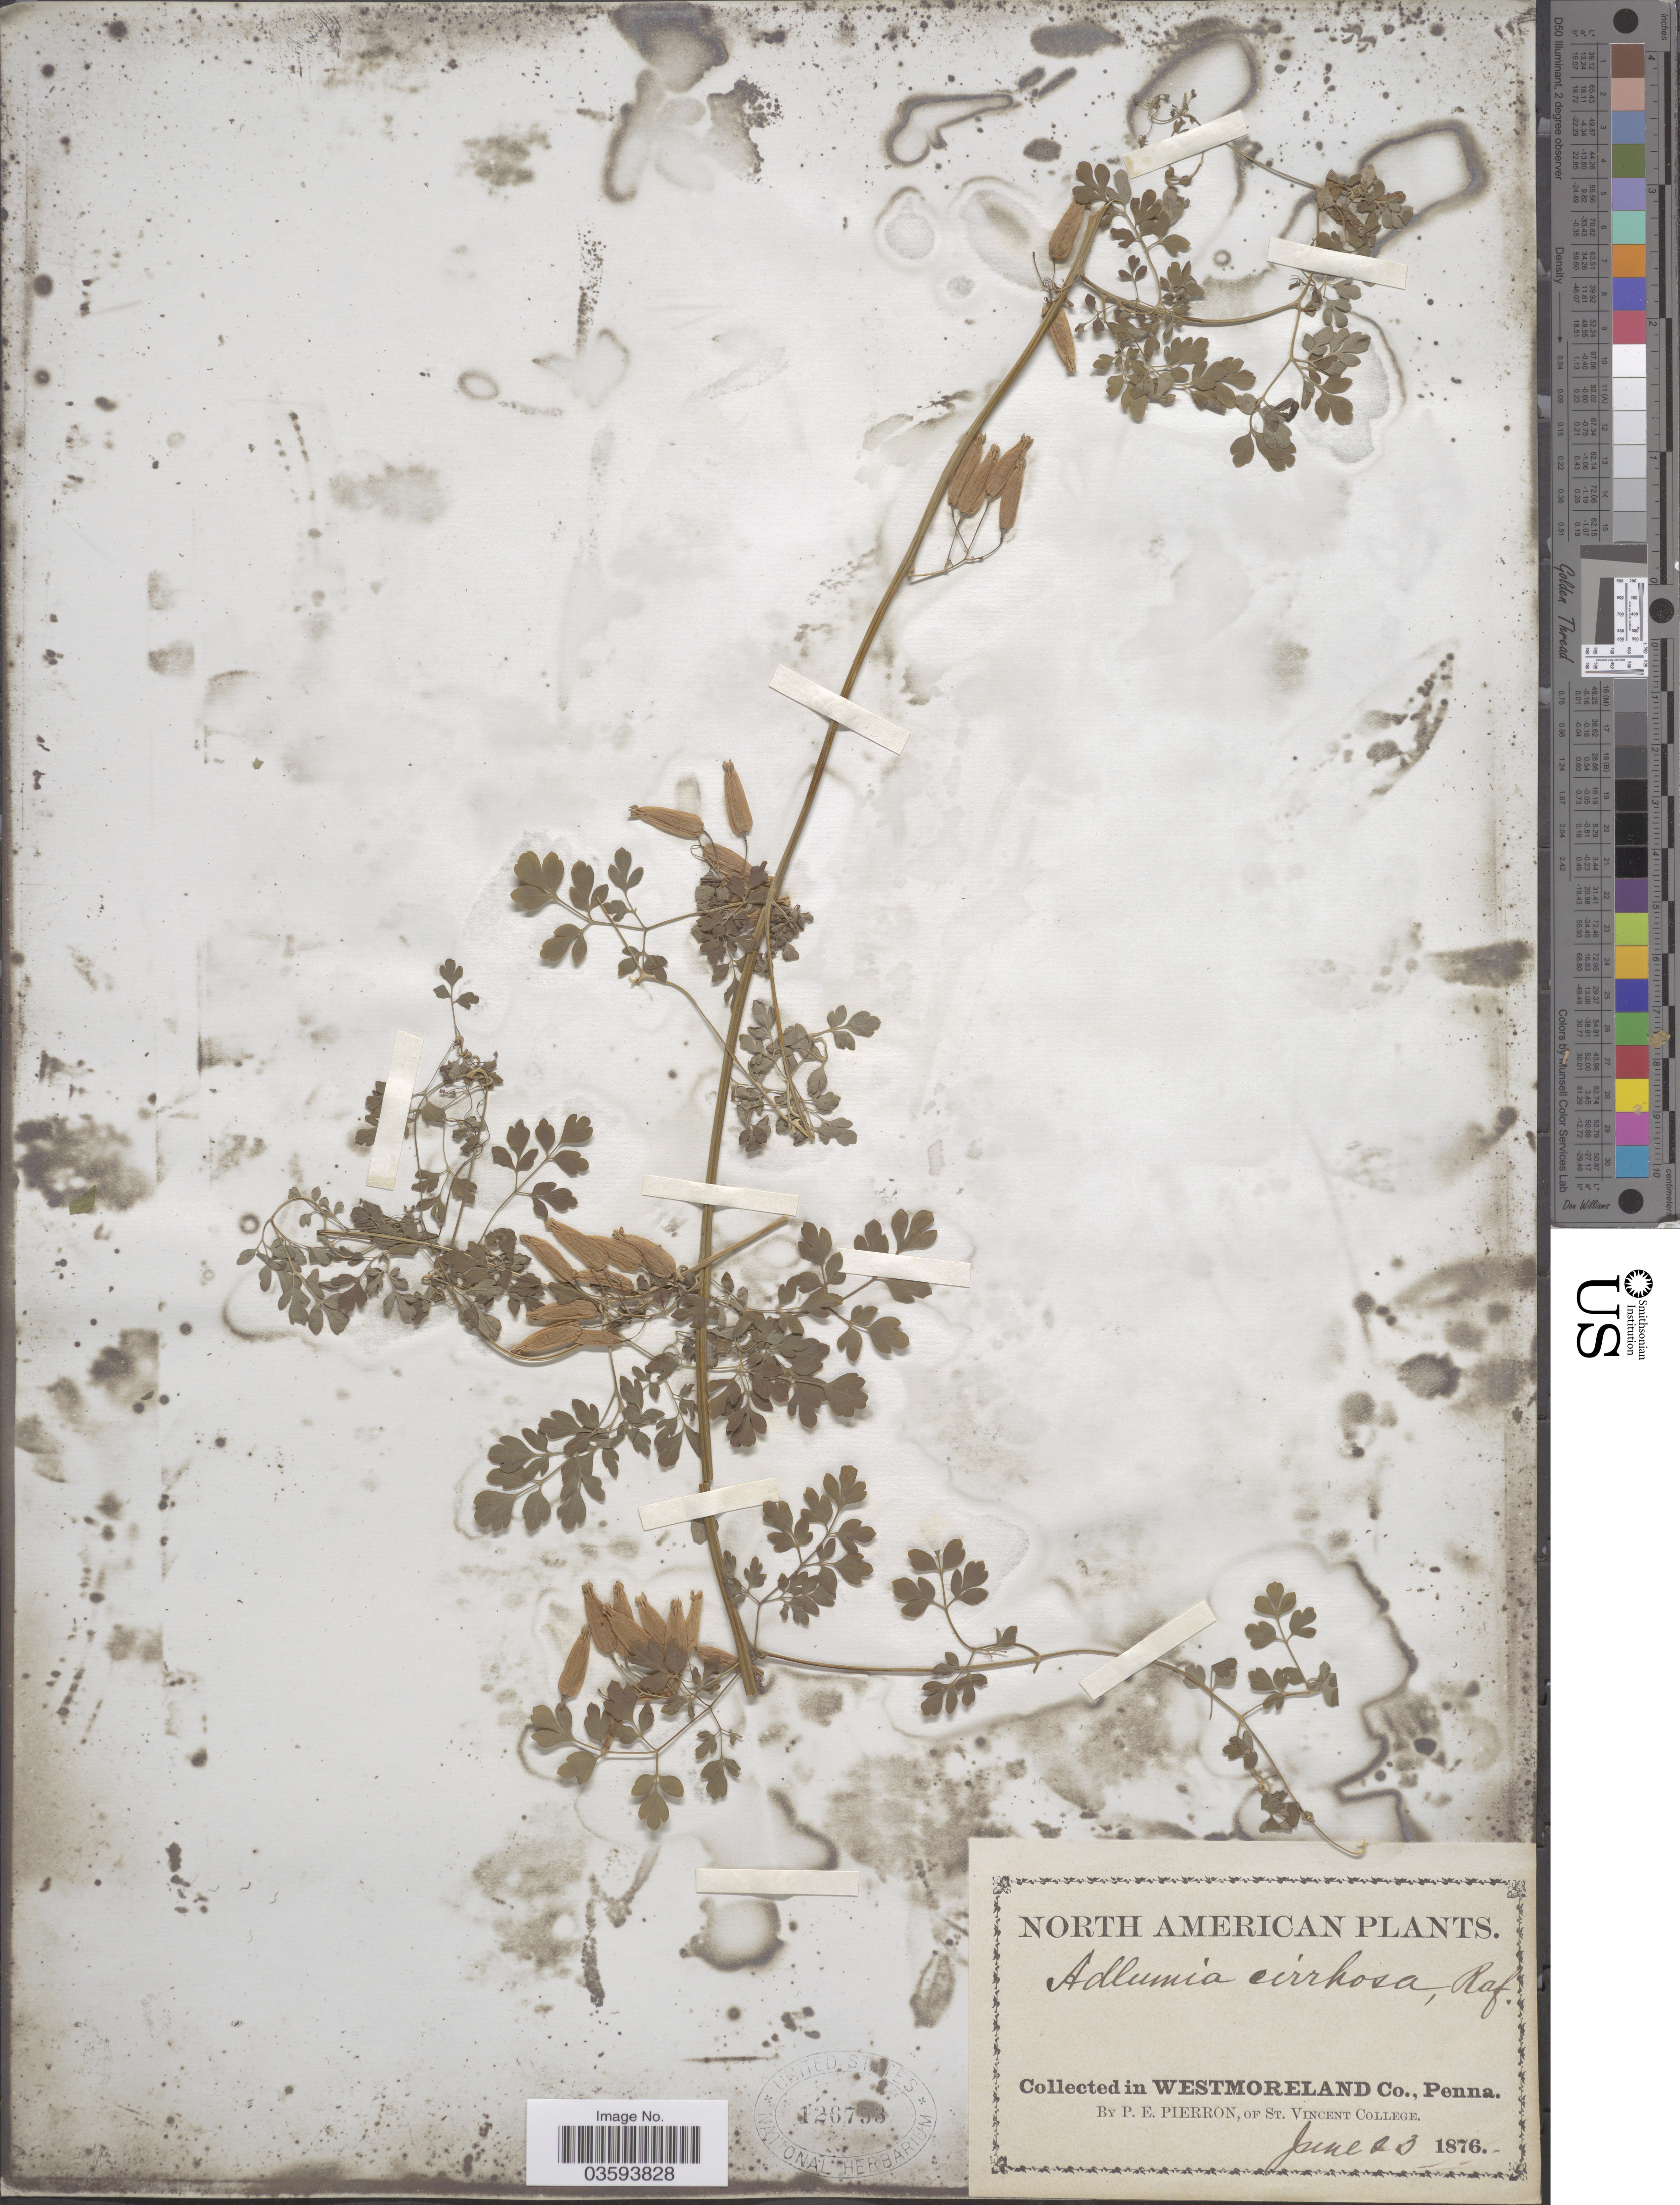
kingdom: Plantae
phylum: Tracheophyta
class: Magnoliopsida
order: Ranunculales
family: Papaveraceae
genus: Adlumia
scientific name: Adlumia cirrhosa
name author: Raf. ex DC.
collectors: P. Pierron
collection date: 1876-06-23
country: United States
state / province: Pennsylvania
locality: Westmoreland Co.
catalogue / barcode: US 126753